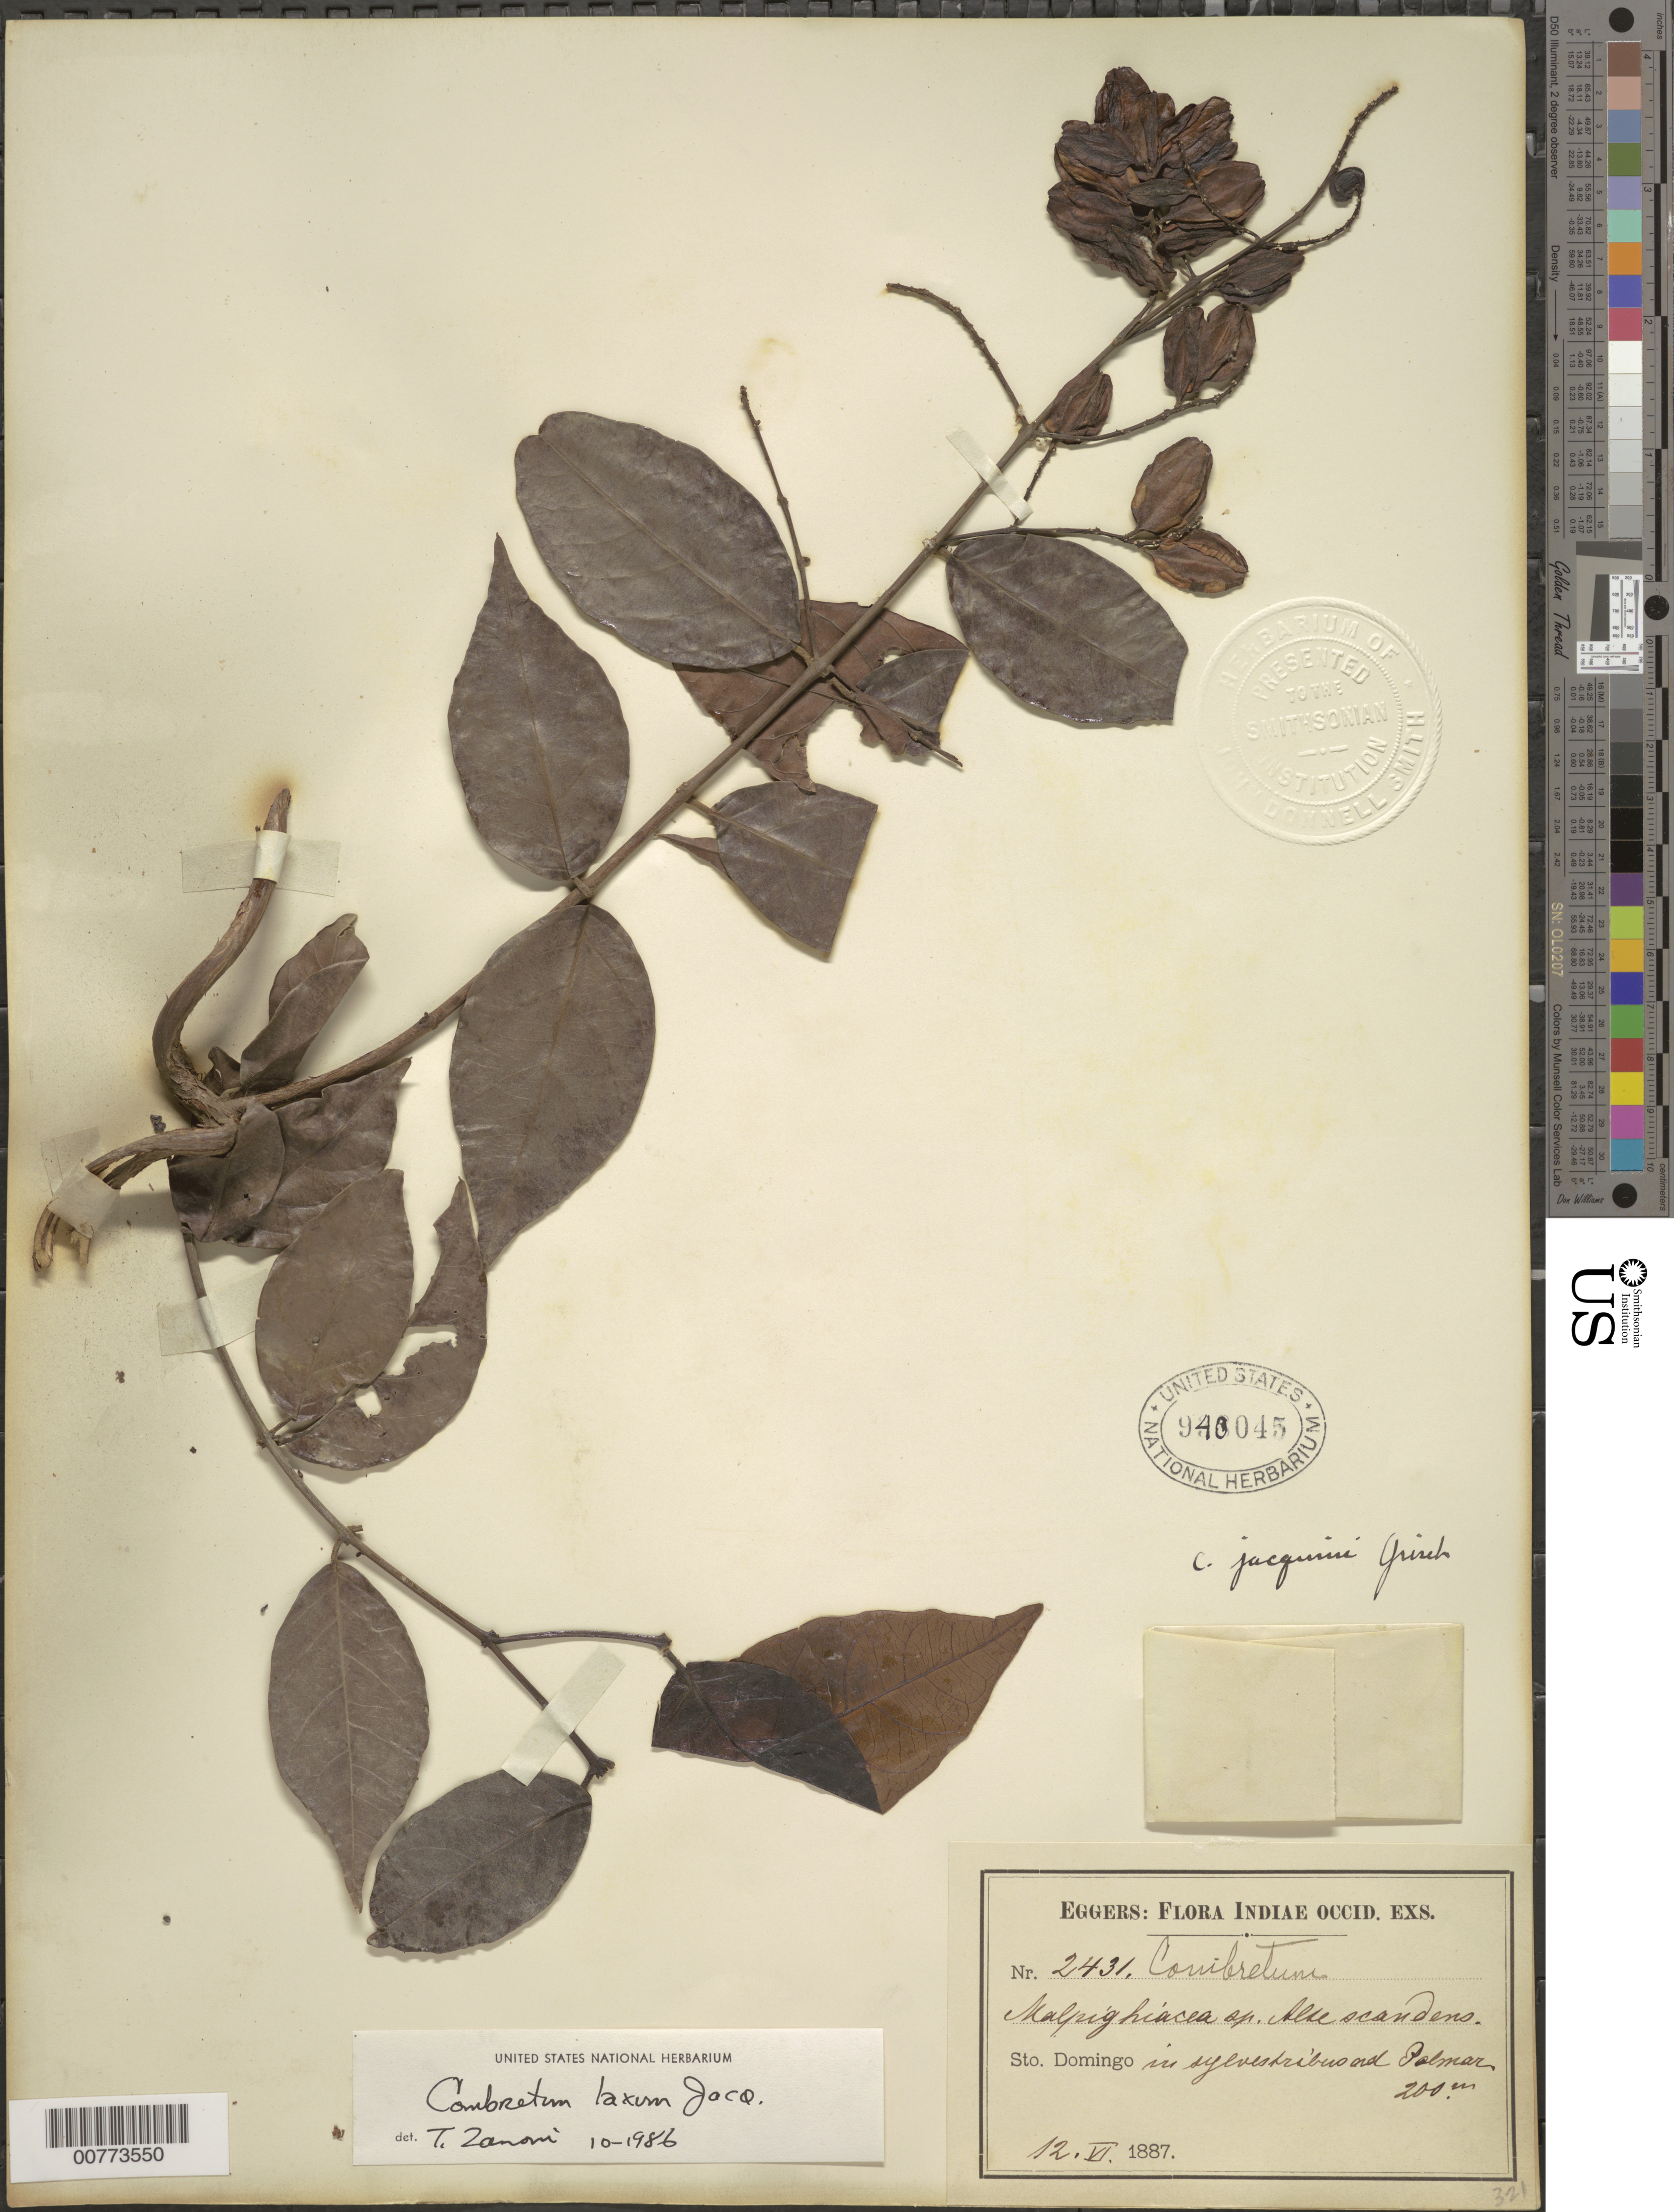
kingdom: Plantae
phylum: Tracheophyta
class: Magnoliopsida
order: Myrtales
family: Combretaceae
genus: Combretum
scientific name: Combretum laxum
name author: Jacq.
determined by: Zanoni, T. A., (NY), New York Botanical Garden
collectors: H. F. A. von Eggers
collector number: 2431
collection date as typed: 12 Jun 1887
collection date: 1887-06-12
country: Dominican Republic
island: Hispaniola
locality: Palmer.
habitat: In sylvestríbus.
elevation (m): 200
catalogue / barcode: US 940045